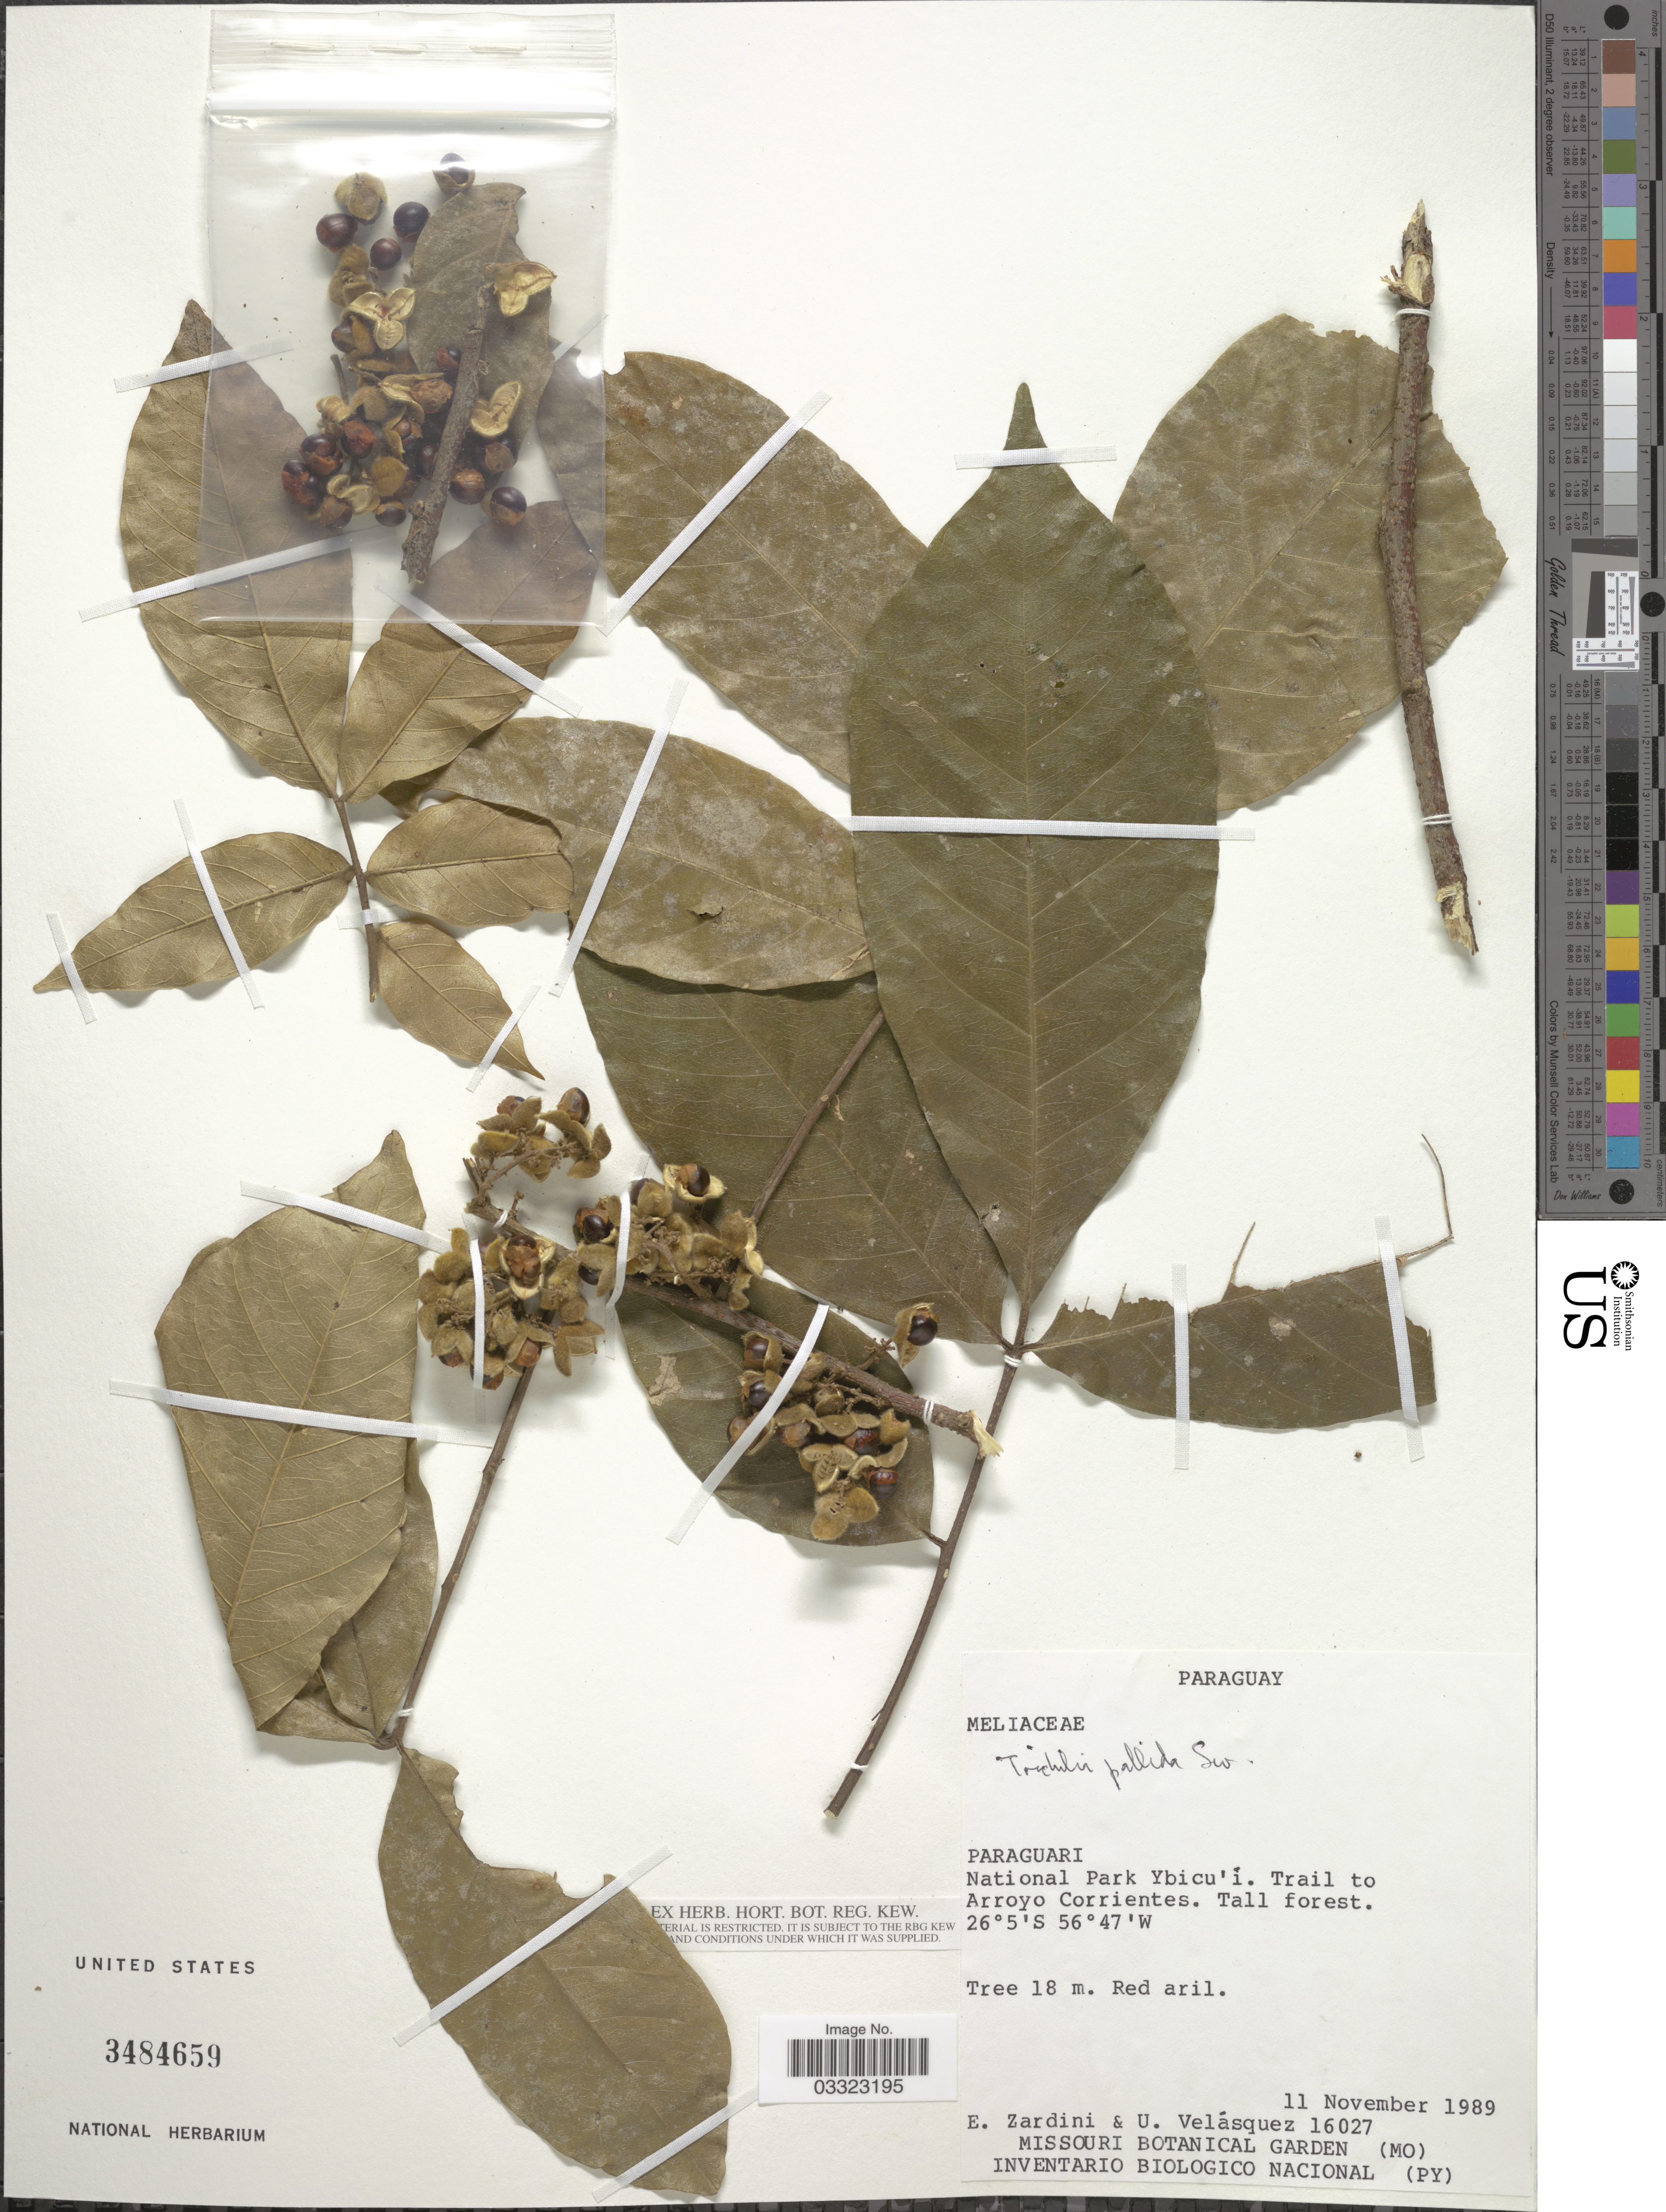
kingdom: Plantae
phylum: Tracheophyta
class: Magnoliopsida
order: Sapindales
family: Meliaceae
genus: Trichilia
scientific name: Trichilia pallida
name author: Sw.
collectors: E. Zardini & U. Velásquez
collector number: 16027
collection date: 1989-11-11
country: Paraguay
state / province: Paraguari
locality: National Park Ybicu'i. Trail to Arroyo Corrientes.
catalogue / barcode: US 3484659